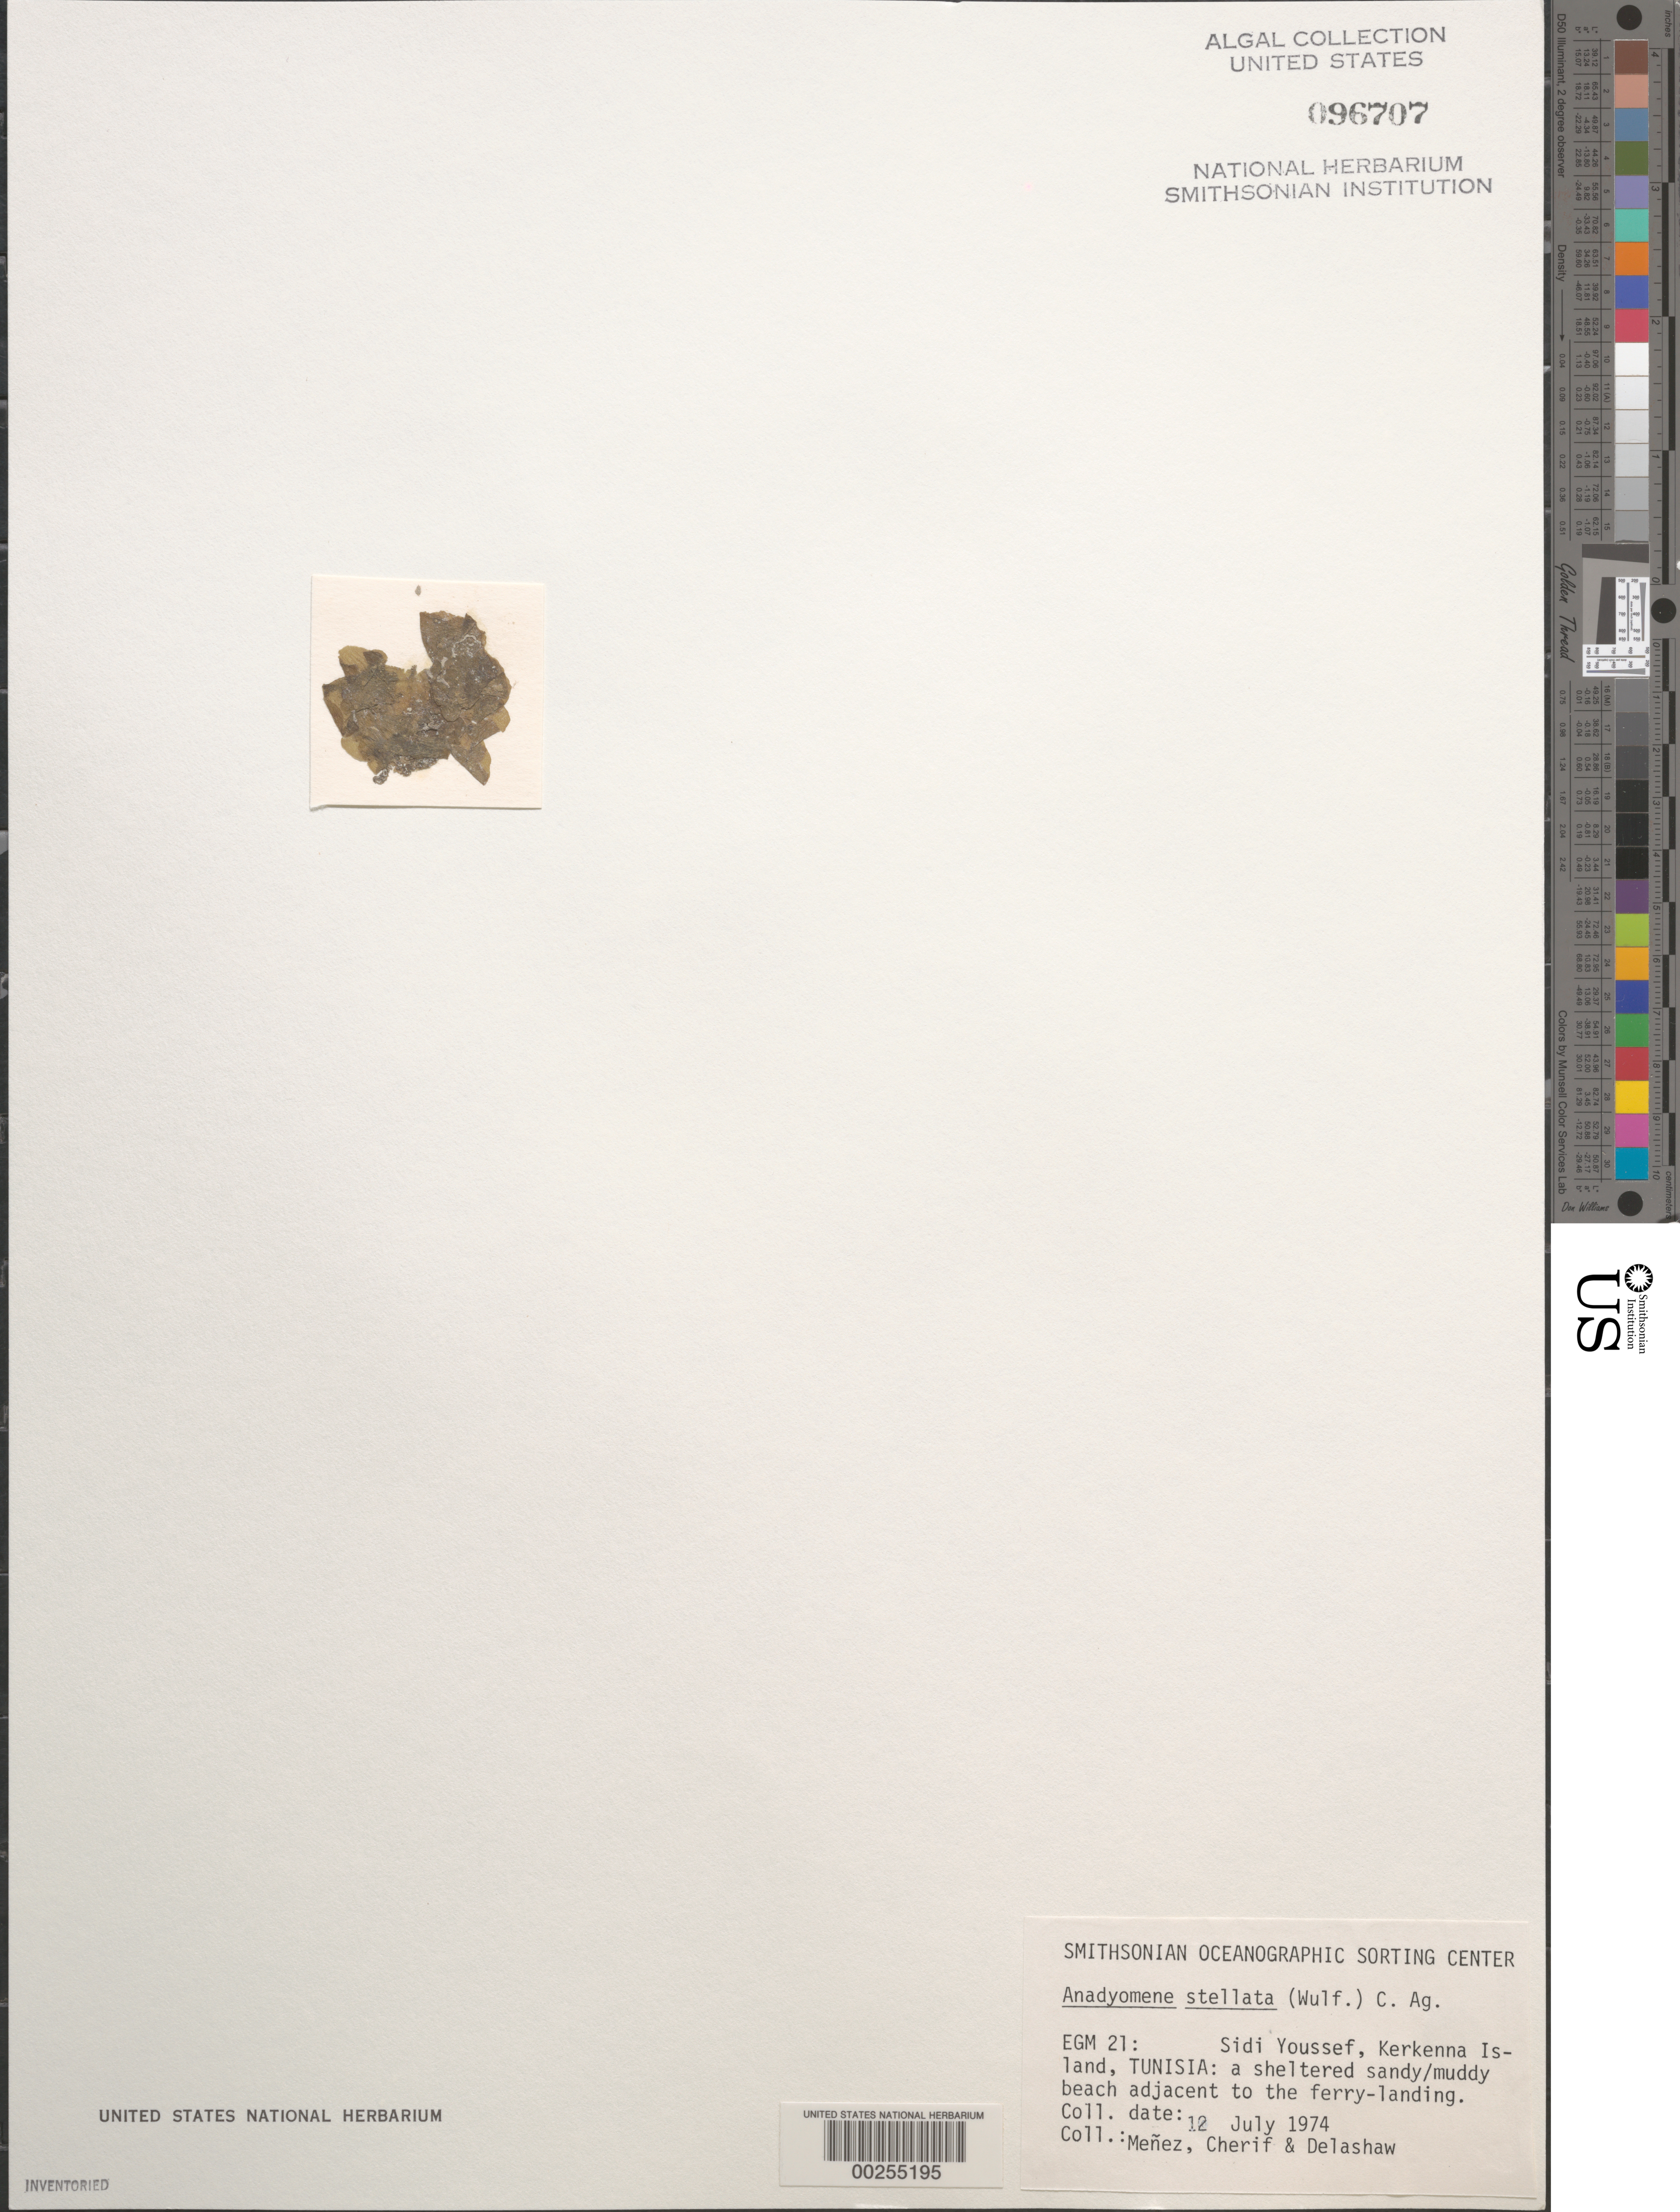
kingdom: Plantae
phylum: Chlorophyta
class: Ulvophyceae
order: Cladophorales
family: Anadyomenaceae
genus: Anadyomene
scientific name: Anadyomene stellata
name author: (Wulfen) C. Agardh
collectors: Meñez, -. Cherif & -. Delashaw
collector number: EGM 21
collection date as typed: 12 Jul 1974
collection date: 1974-07-12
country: Tunisia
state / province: Sfax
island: Kerkenna Island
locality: Sidi Youssef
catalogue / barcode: US 96707